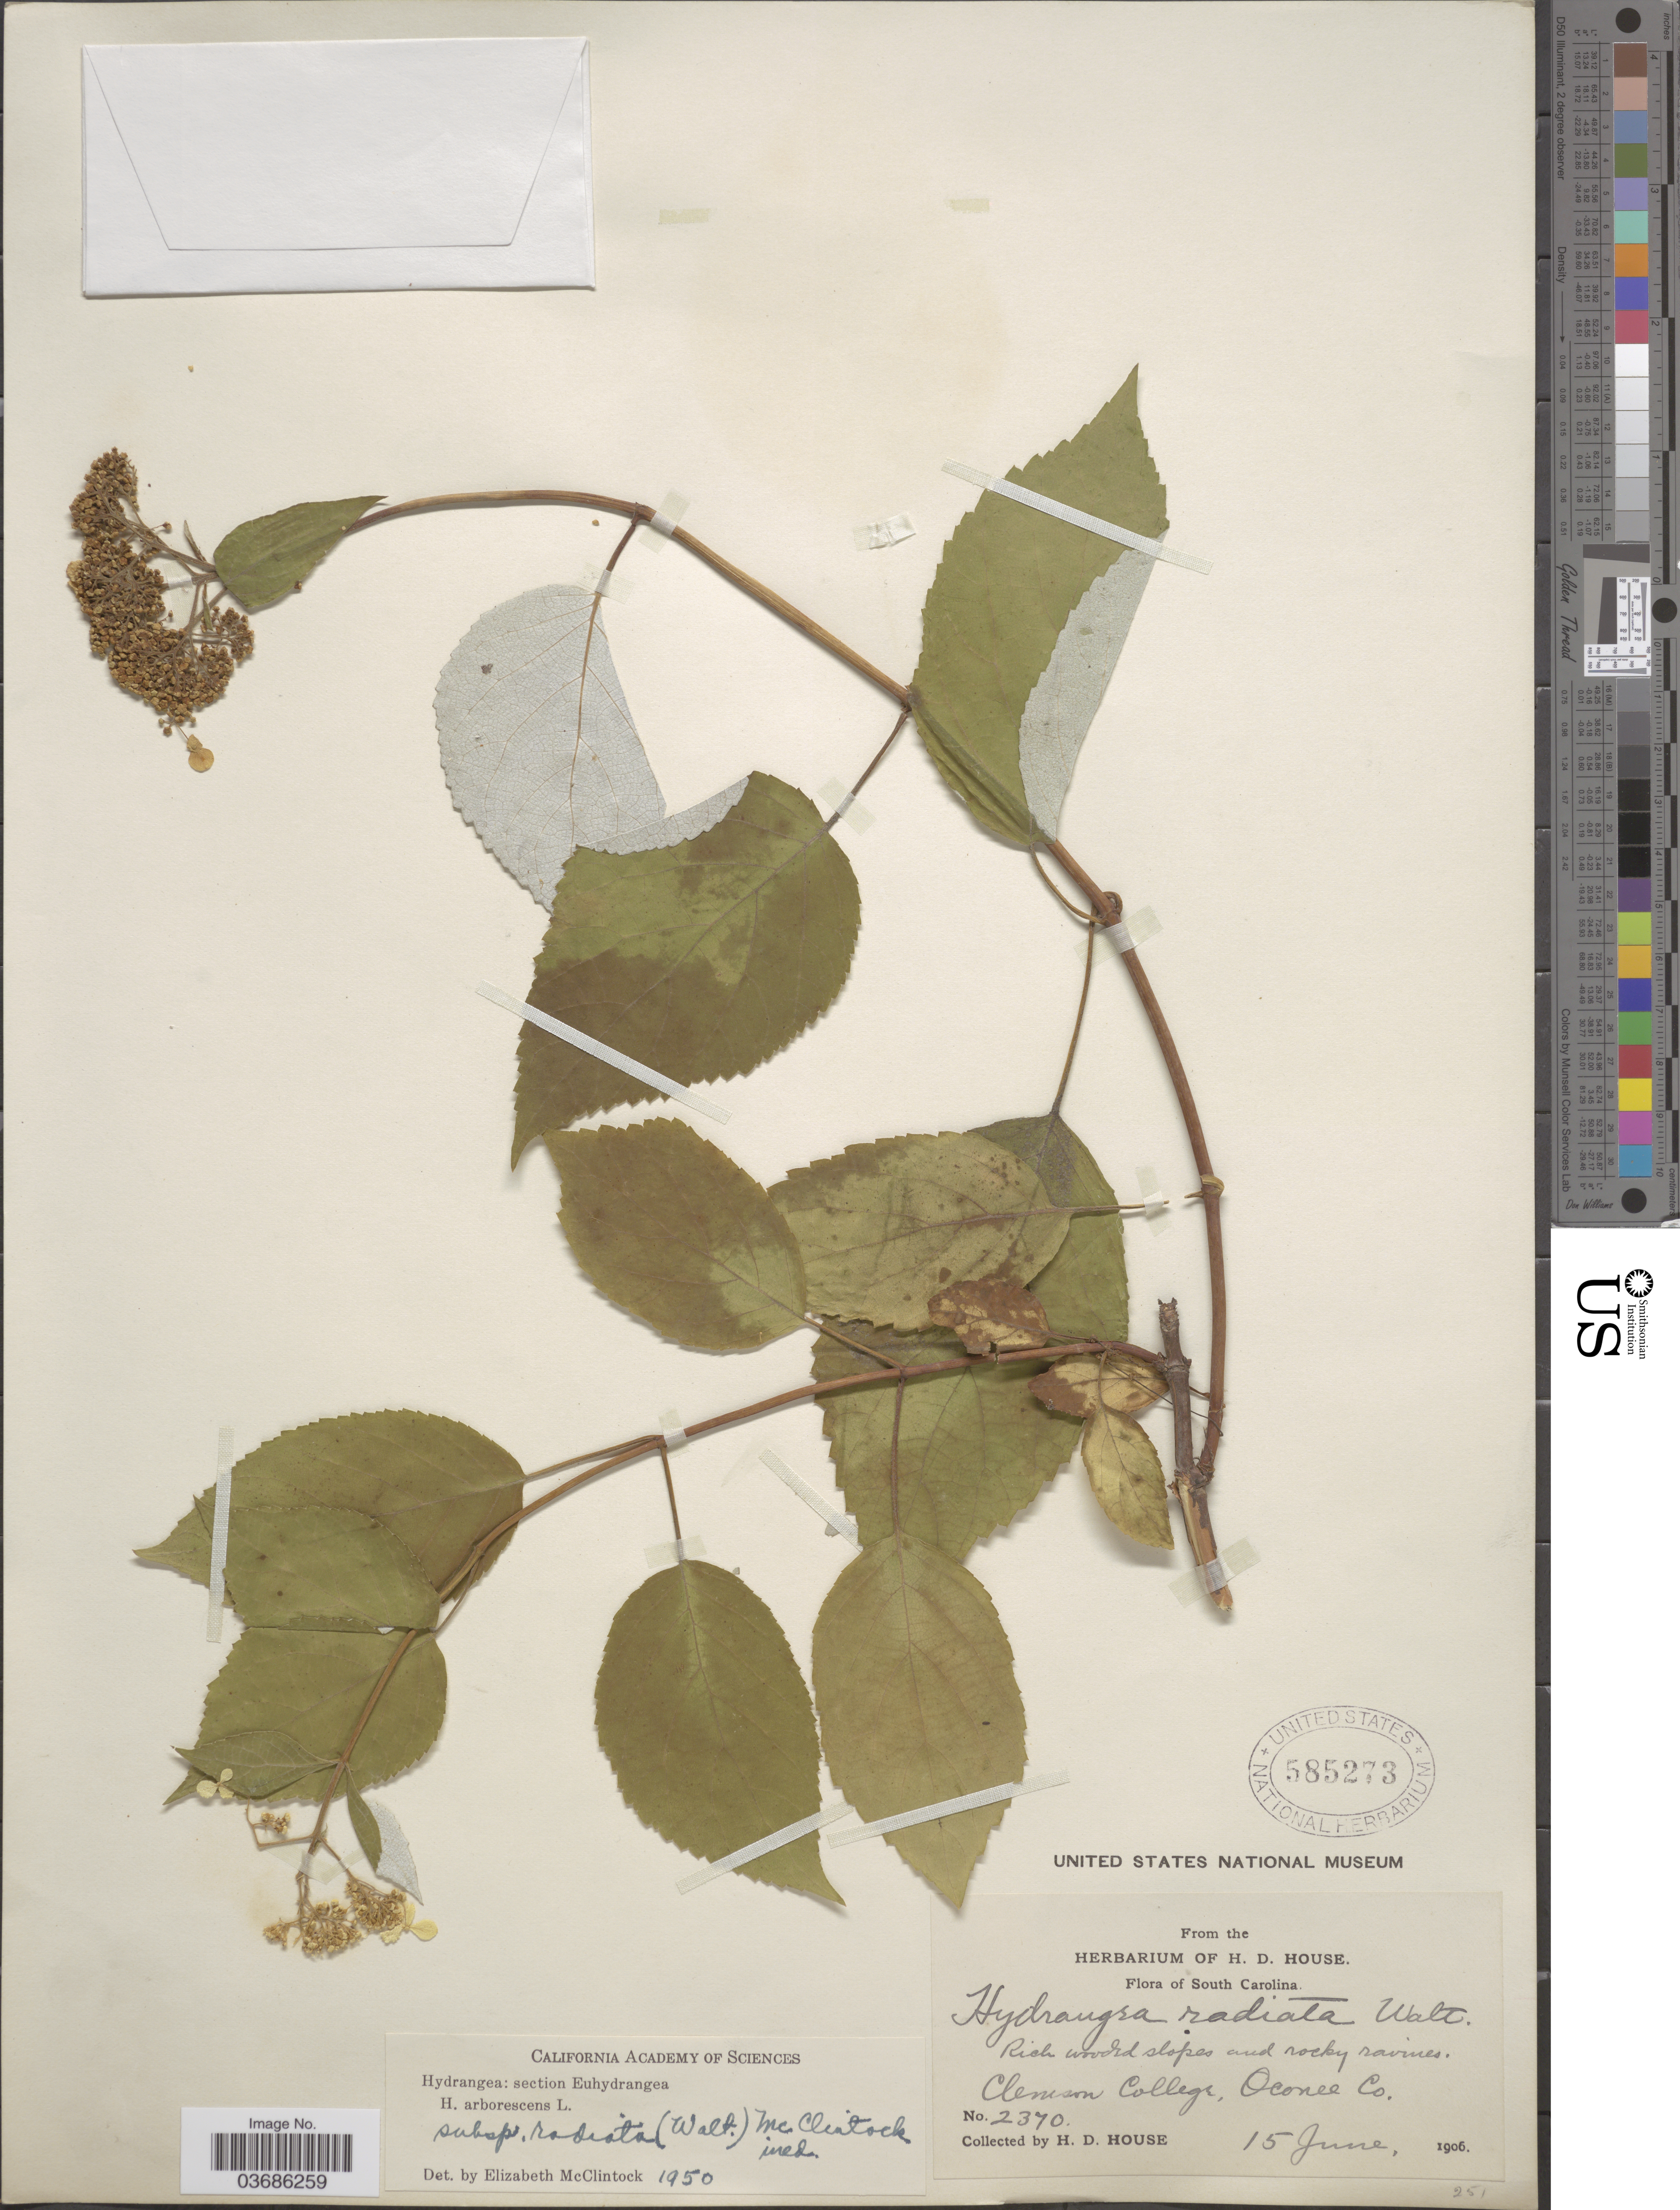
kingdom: Plantae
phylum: Tracheophyta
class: Magnoliopsida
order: Cornales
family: Hydrangeaceae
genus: Hydrangea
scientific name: Hydrangea arborescens subsp. radiata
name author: (Walter) E. M. McClint.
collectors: H. D. House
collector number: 2370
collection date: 1906-06-15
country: United States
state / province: South Carolina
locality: Clemson College, Oconee Co.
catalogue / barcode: US 585273